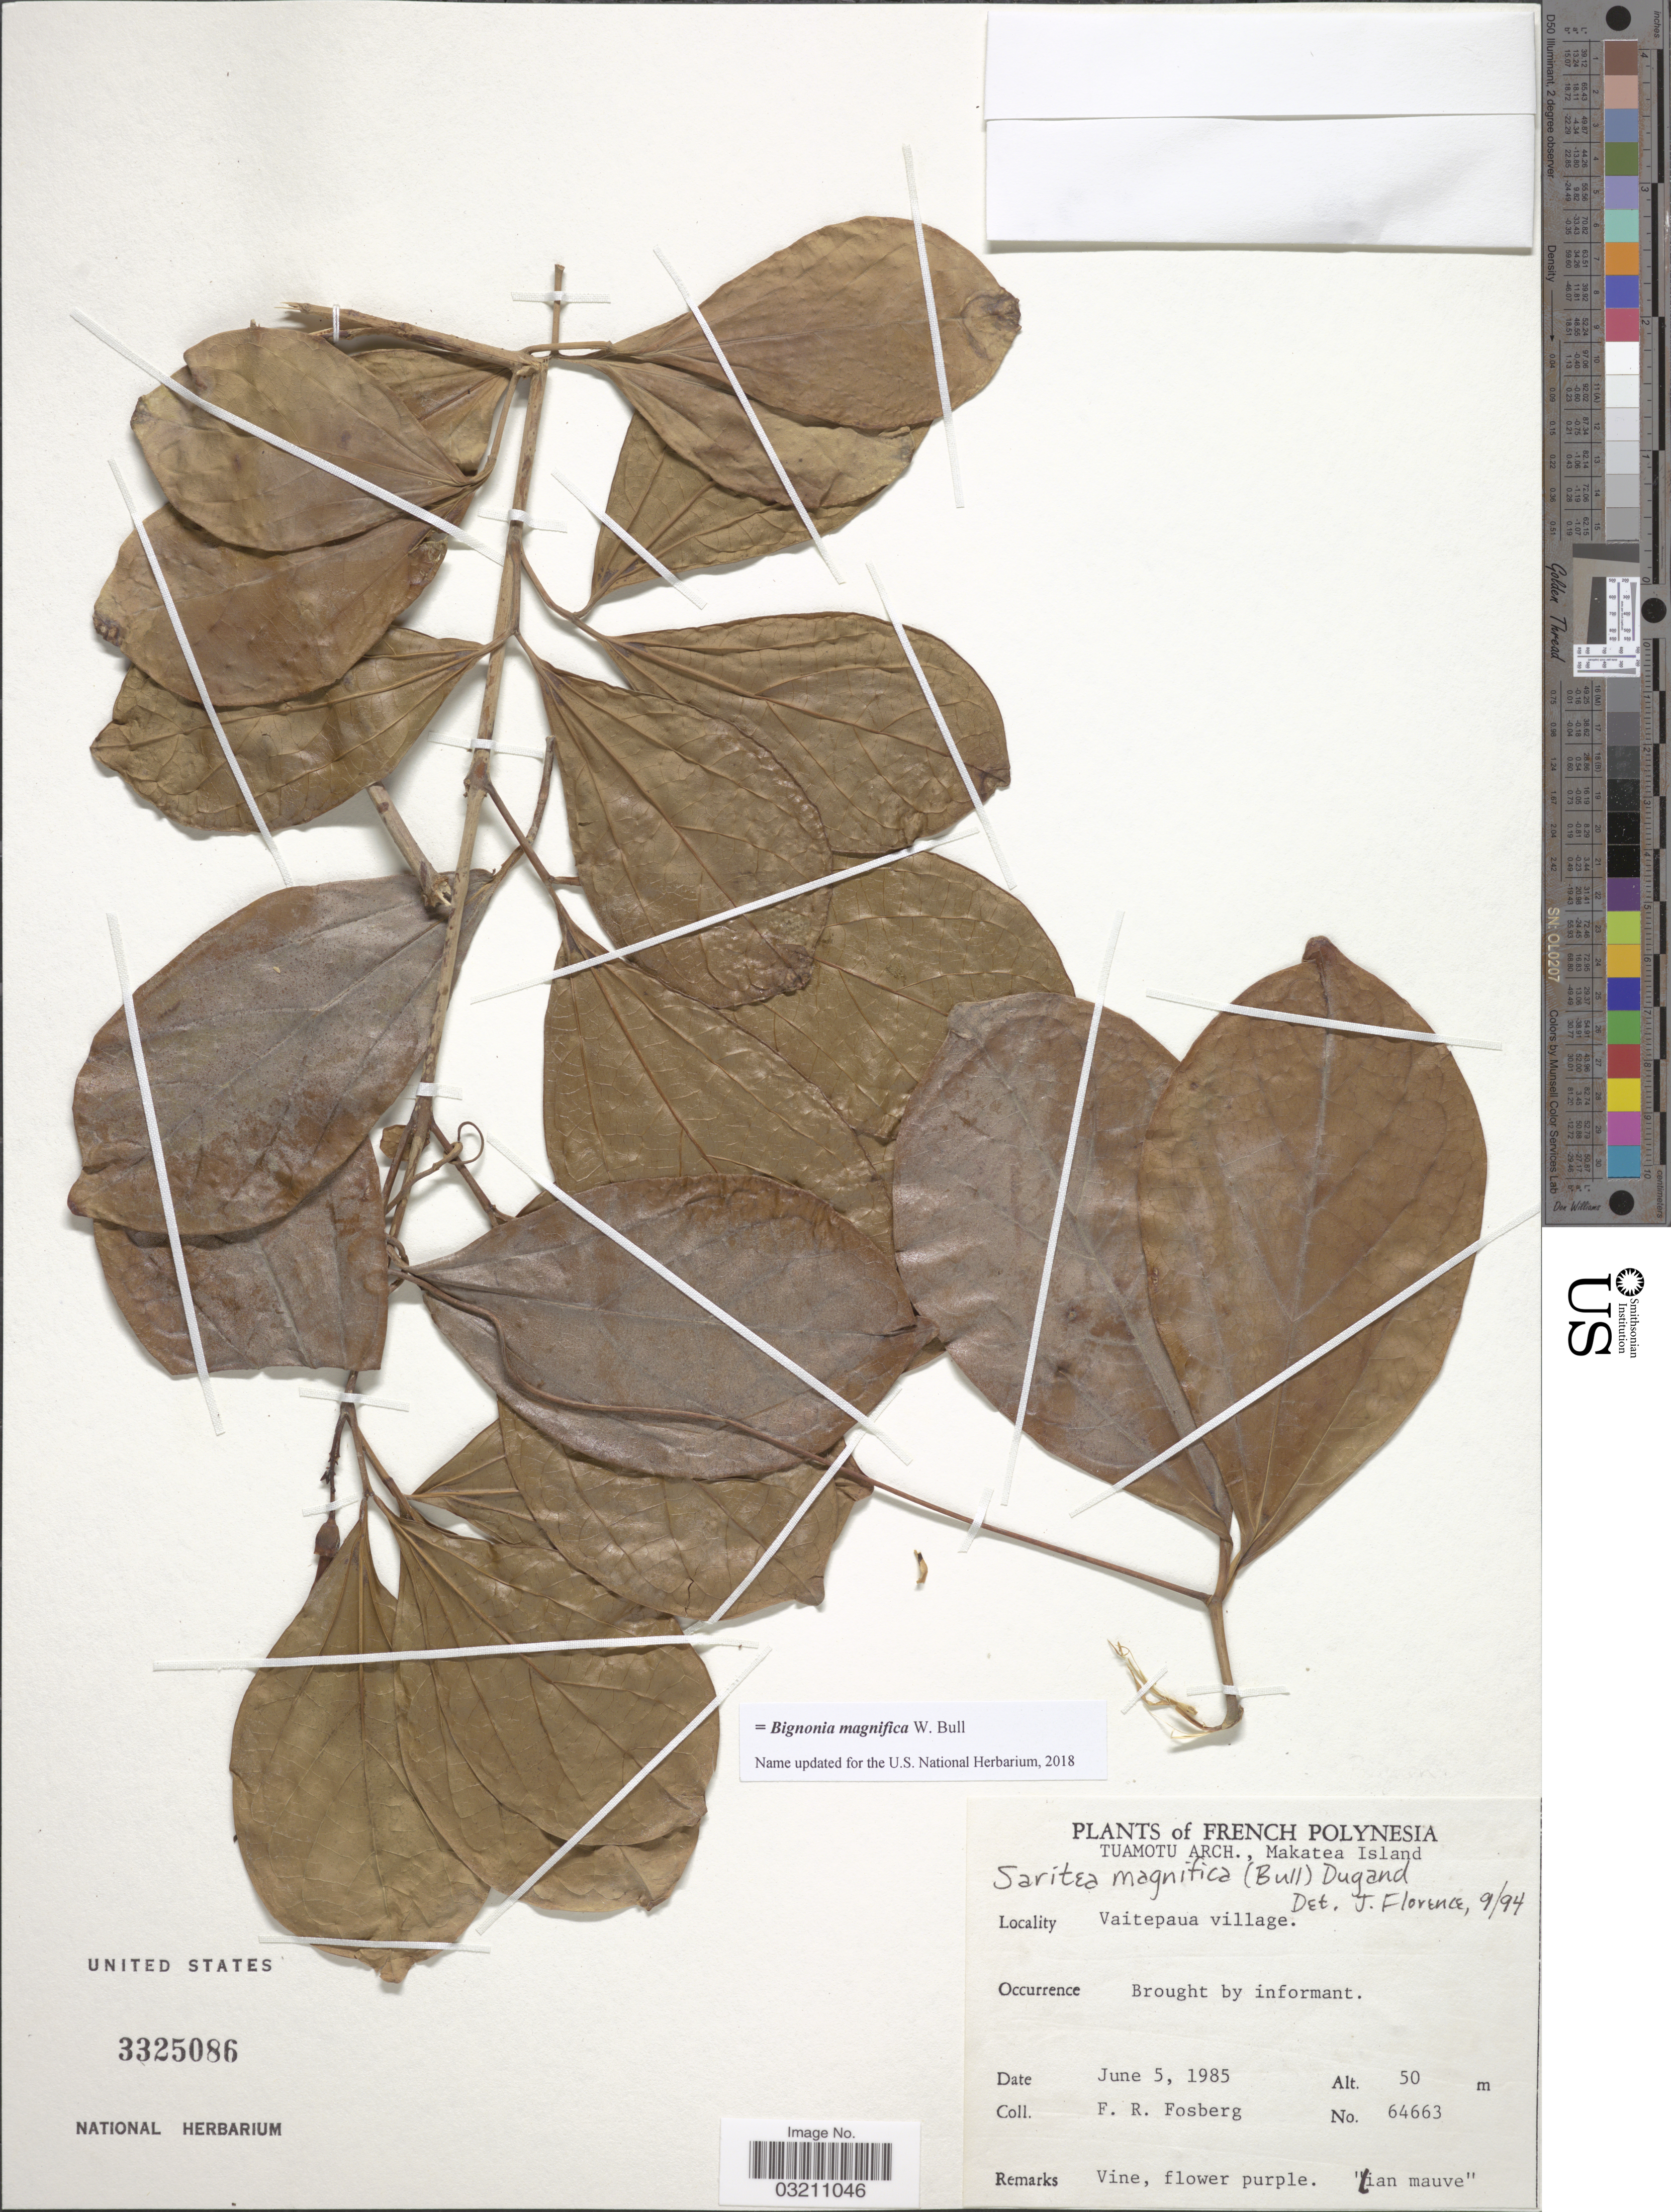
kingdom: Plantae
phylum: Tracheophyta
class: Magnoliopsida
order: Lamiales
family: Bignoniaceae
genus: Bignonia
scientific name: Bignonia magnifica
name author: W. Bull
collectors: F. R. Fosberg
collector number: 64663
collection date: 1985-06-05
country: French Polynesia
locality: Tuamotu Arch., Makatea Island. Vaitepaua village.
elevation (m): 50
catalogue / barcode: US 3325086